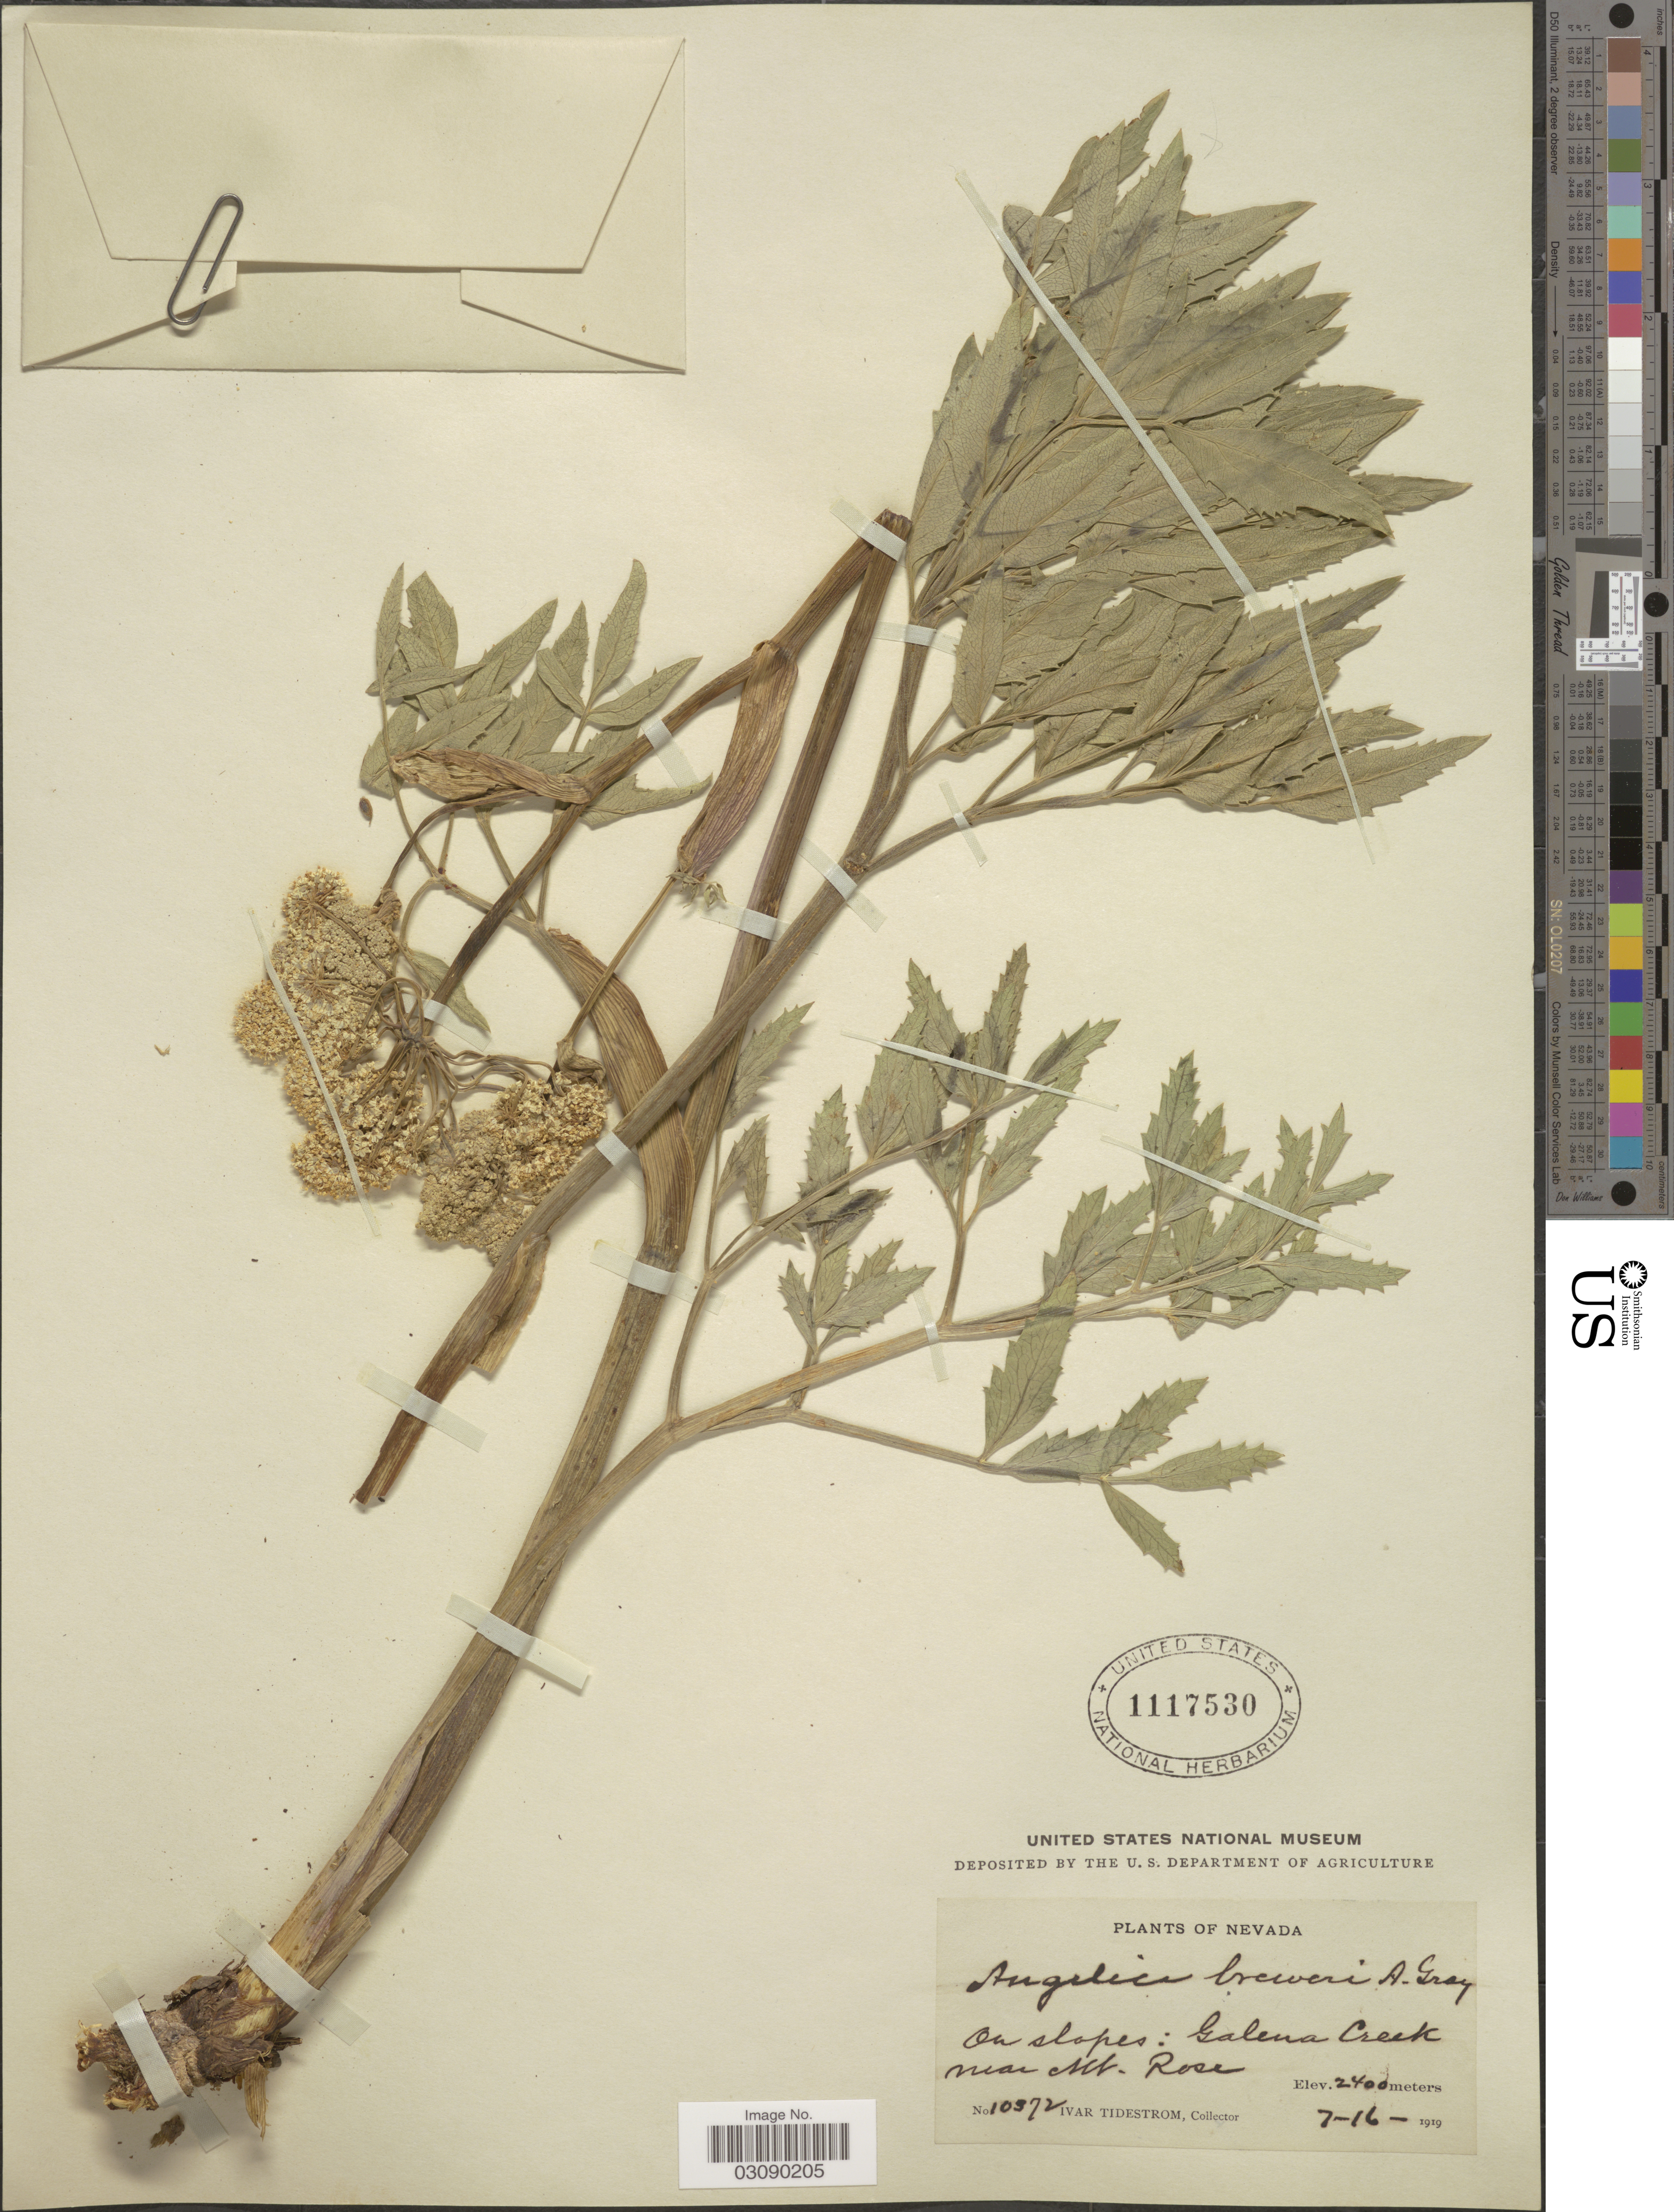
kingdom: Plantae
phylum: Tracheophyta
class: Magnoliopsida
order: Apiales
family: Apiaceae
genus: Angelica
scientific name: Angelica breweri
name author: A. Gray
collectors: I. F. Tidestrom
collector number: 10572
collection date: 1919-07-16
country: United States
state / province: Nevada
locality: On slopes: Galena Creek near Mt. Rose.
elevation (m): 2400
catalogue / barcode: US 1117530